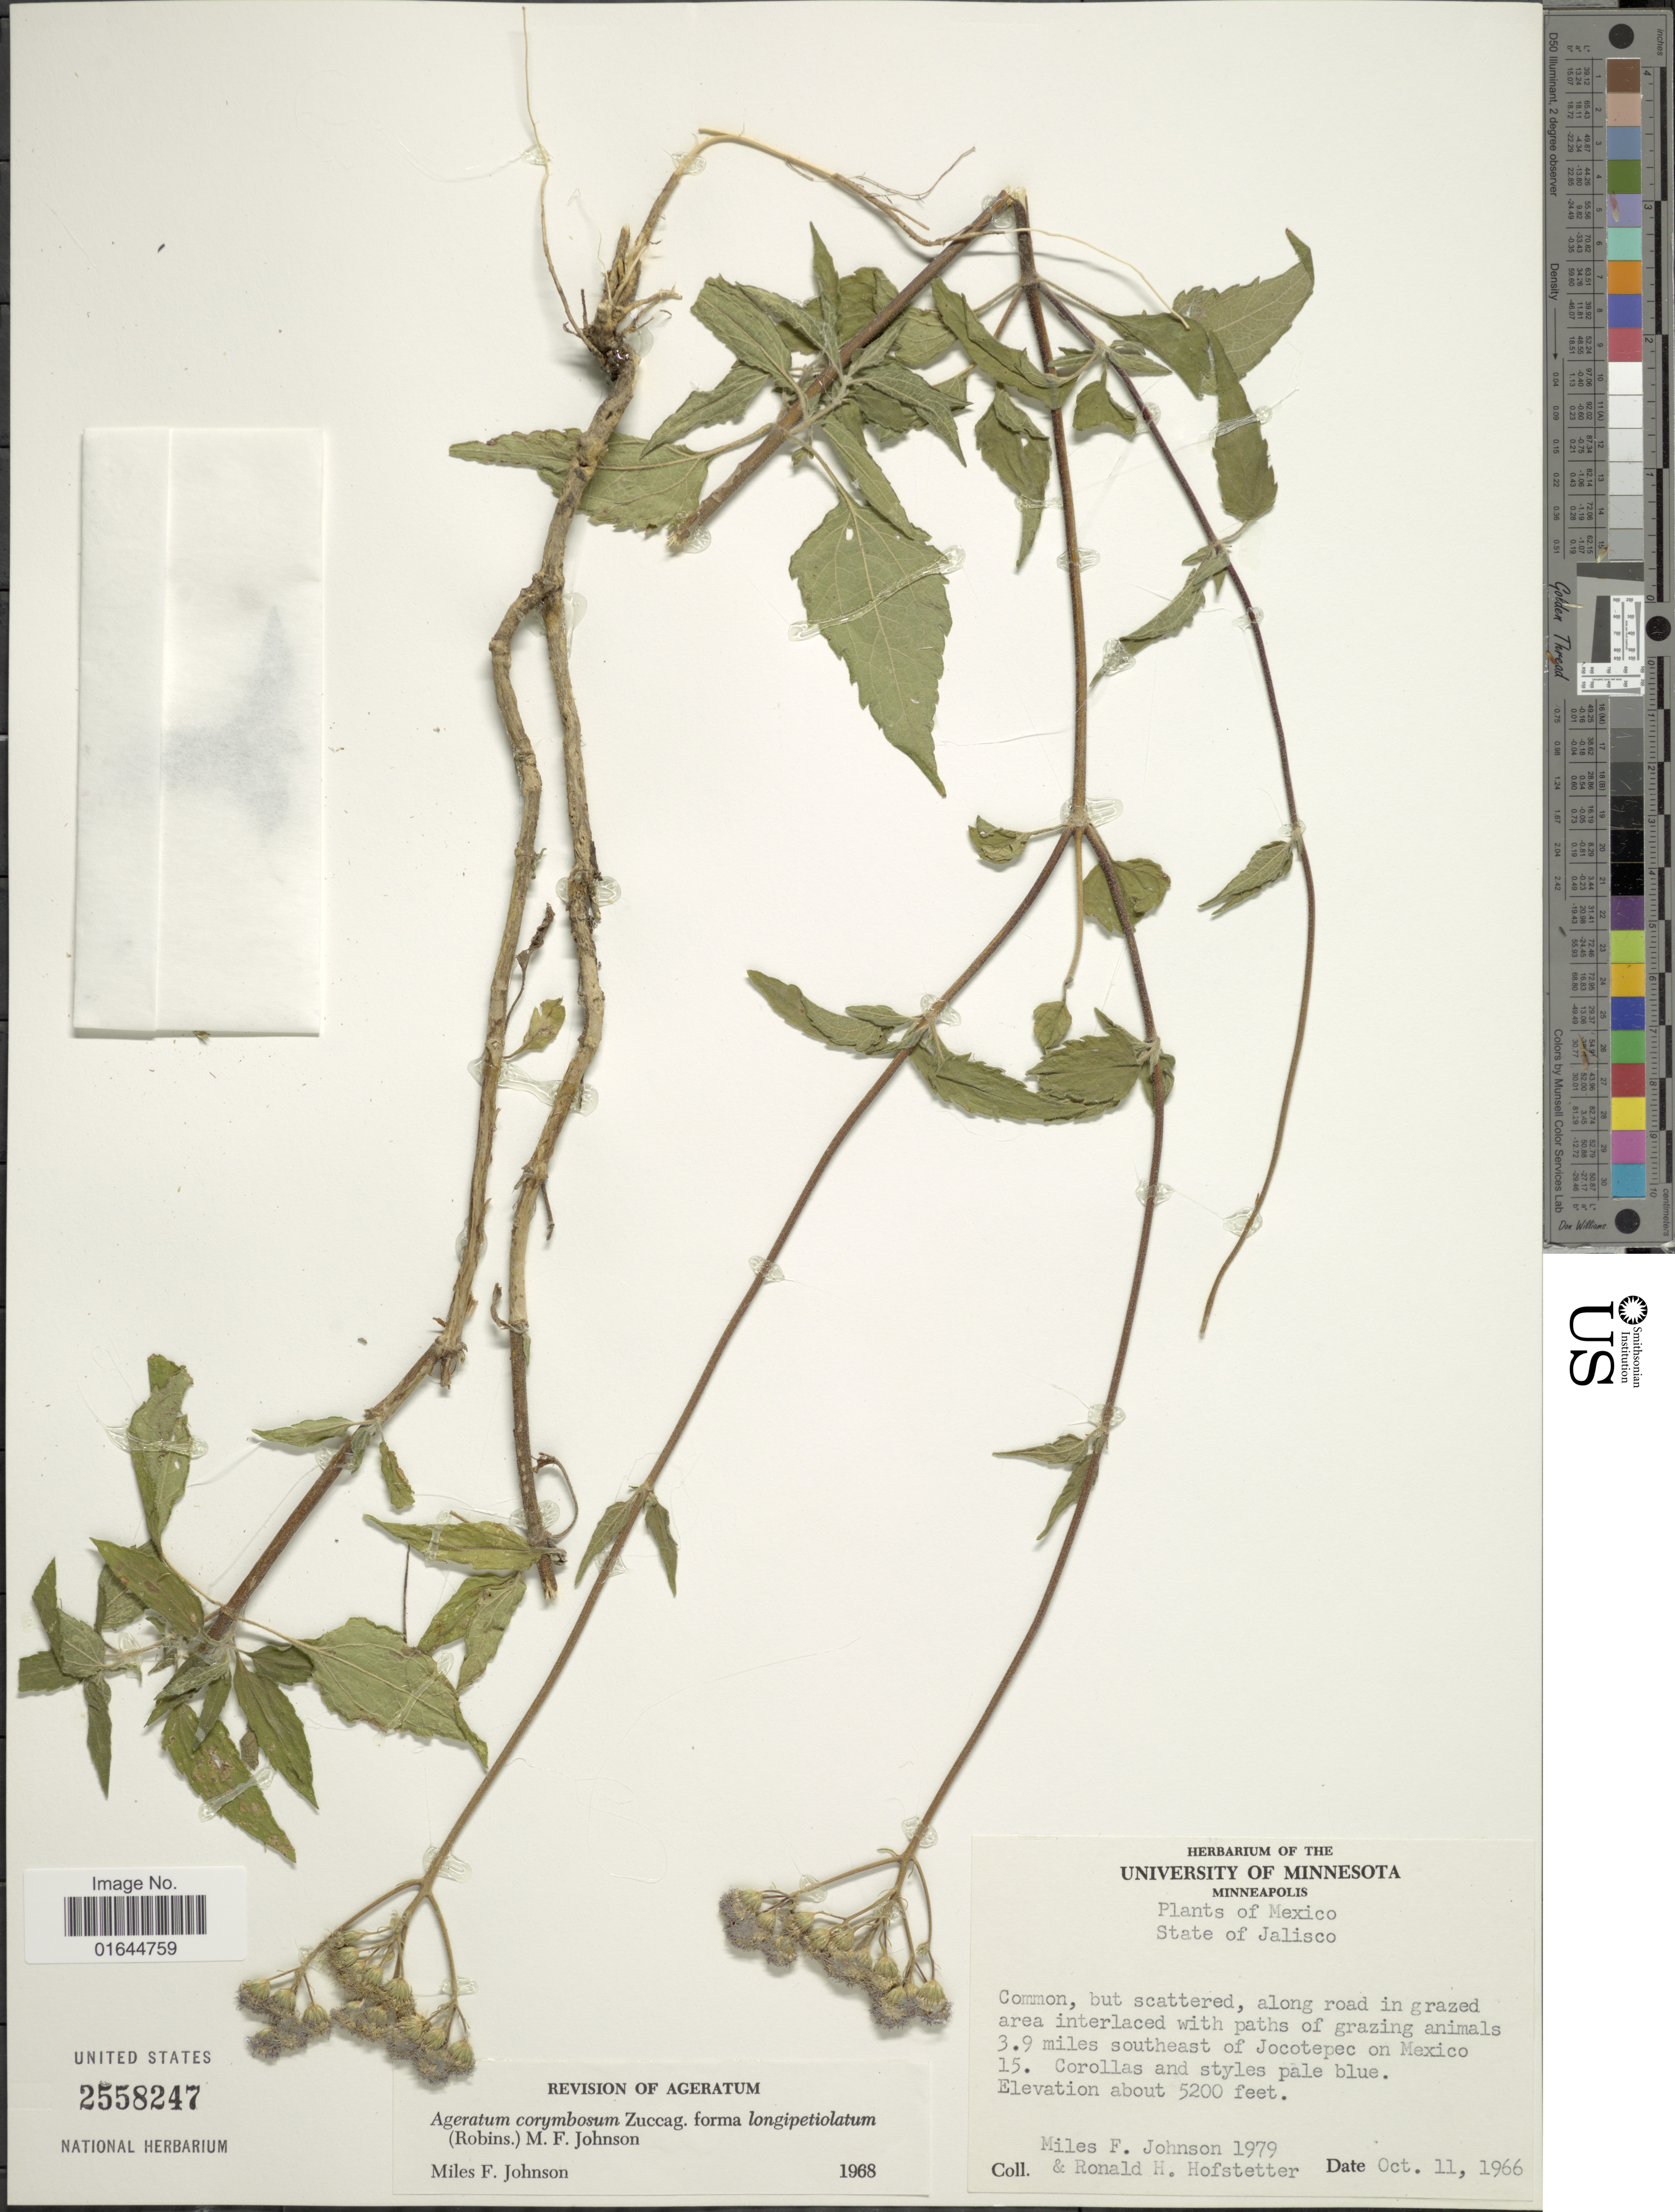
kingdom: Plantae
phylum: Tracheophyta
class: Magnoliopsida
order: Asterales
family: Asteraceae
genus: Ageratum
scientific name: Ageratum corymbosum f. longipetiolatum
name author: (B.L. Rob.) M.F. Johnson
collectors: M. F. Johnson & R. Hofstetter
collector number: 1979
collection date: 1966-10-11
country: Mexico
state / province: Jalisco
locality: Mexico, State of Jalisco, 3.9 miles southeast of Jocotepec on Mexico 15.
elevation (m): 1585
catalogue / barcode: US 2558247